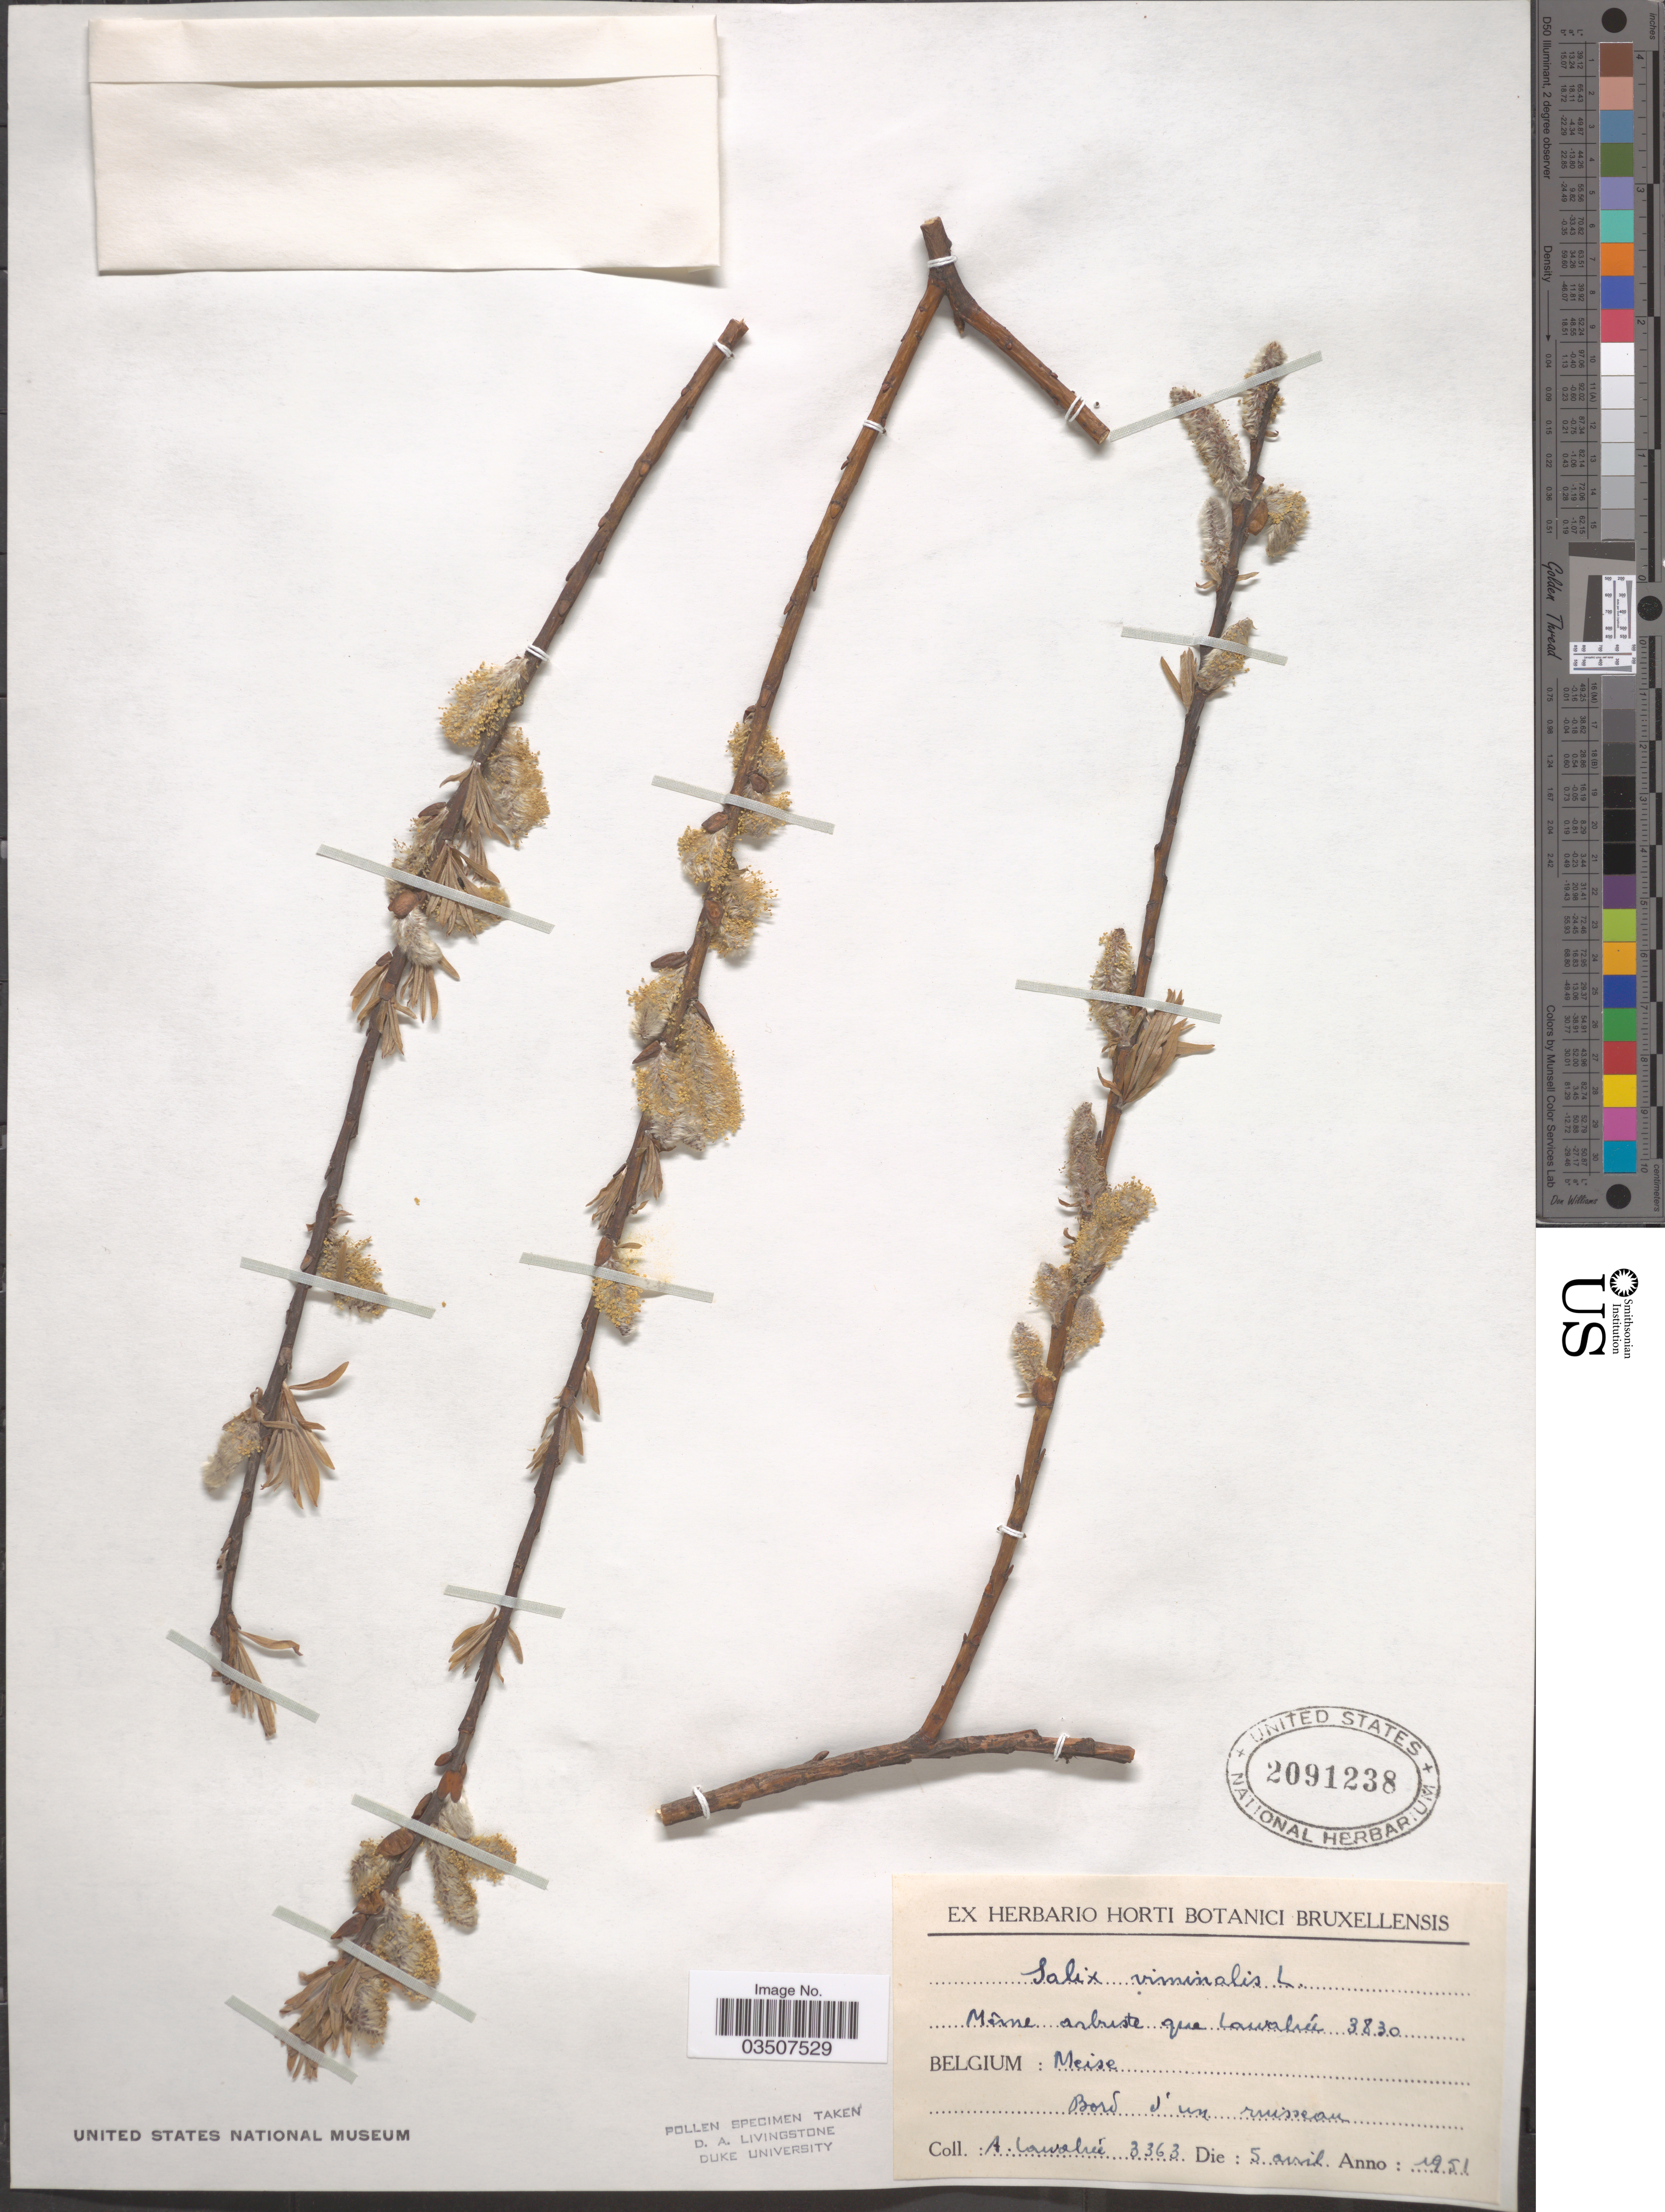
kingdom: Plantae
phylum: Tracheophyta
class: Magnoliopsida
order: Malpighiales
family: Salicaceae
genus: Salix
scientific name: Salix viminalis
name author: L.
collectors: A. G. Lawalrée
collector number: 3363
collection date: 1951-04-05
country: Belgium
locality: Meise. Bord d'un ruisseau.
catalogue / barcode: US 2091238